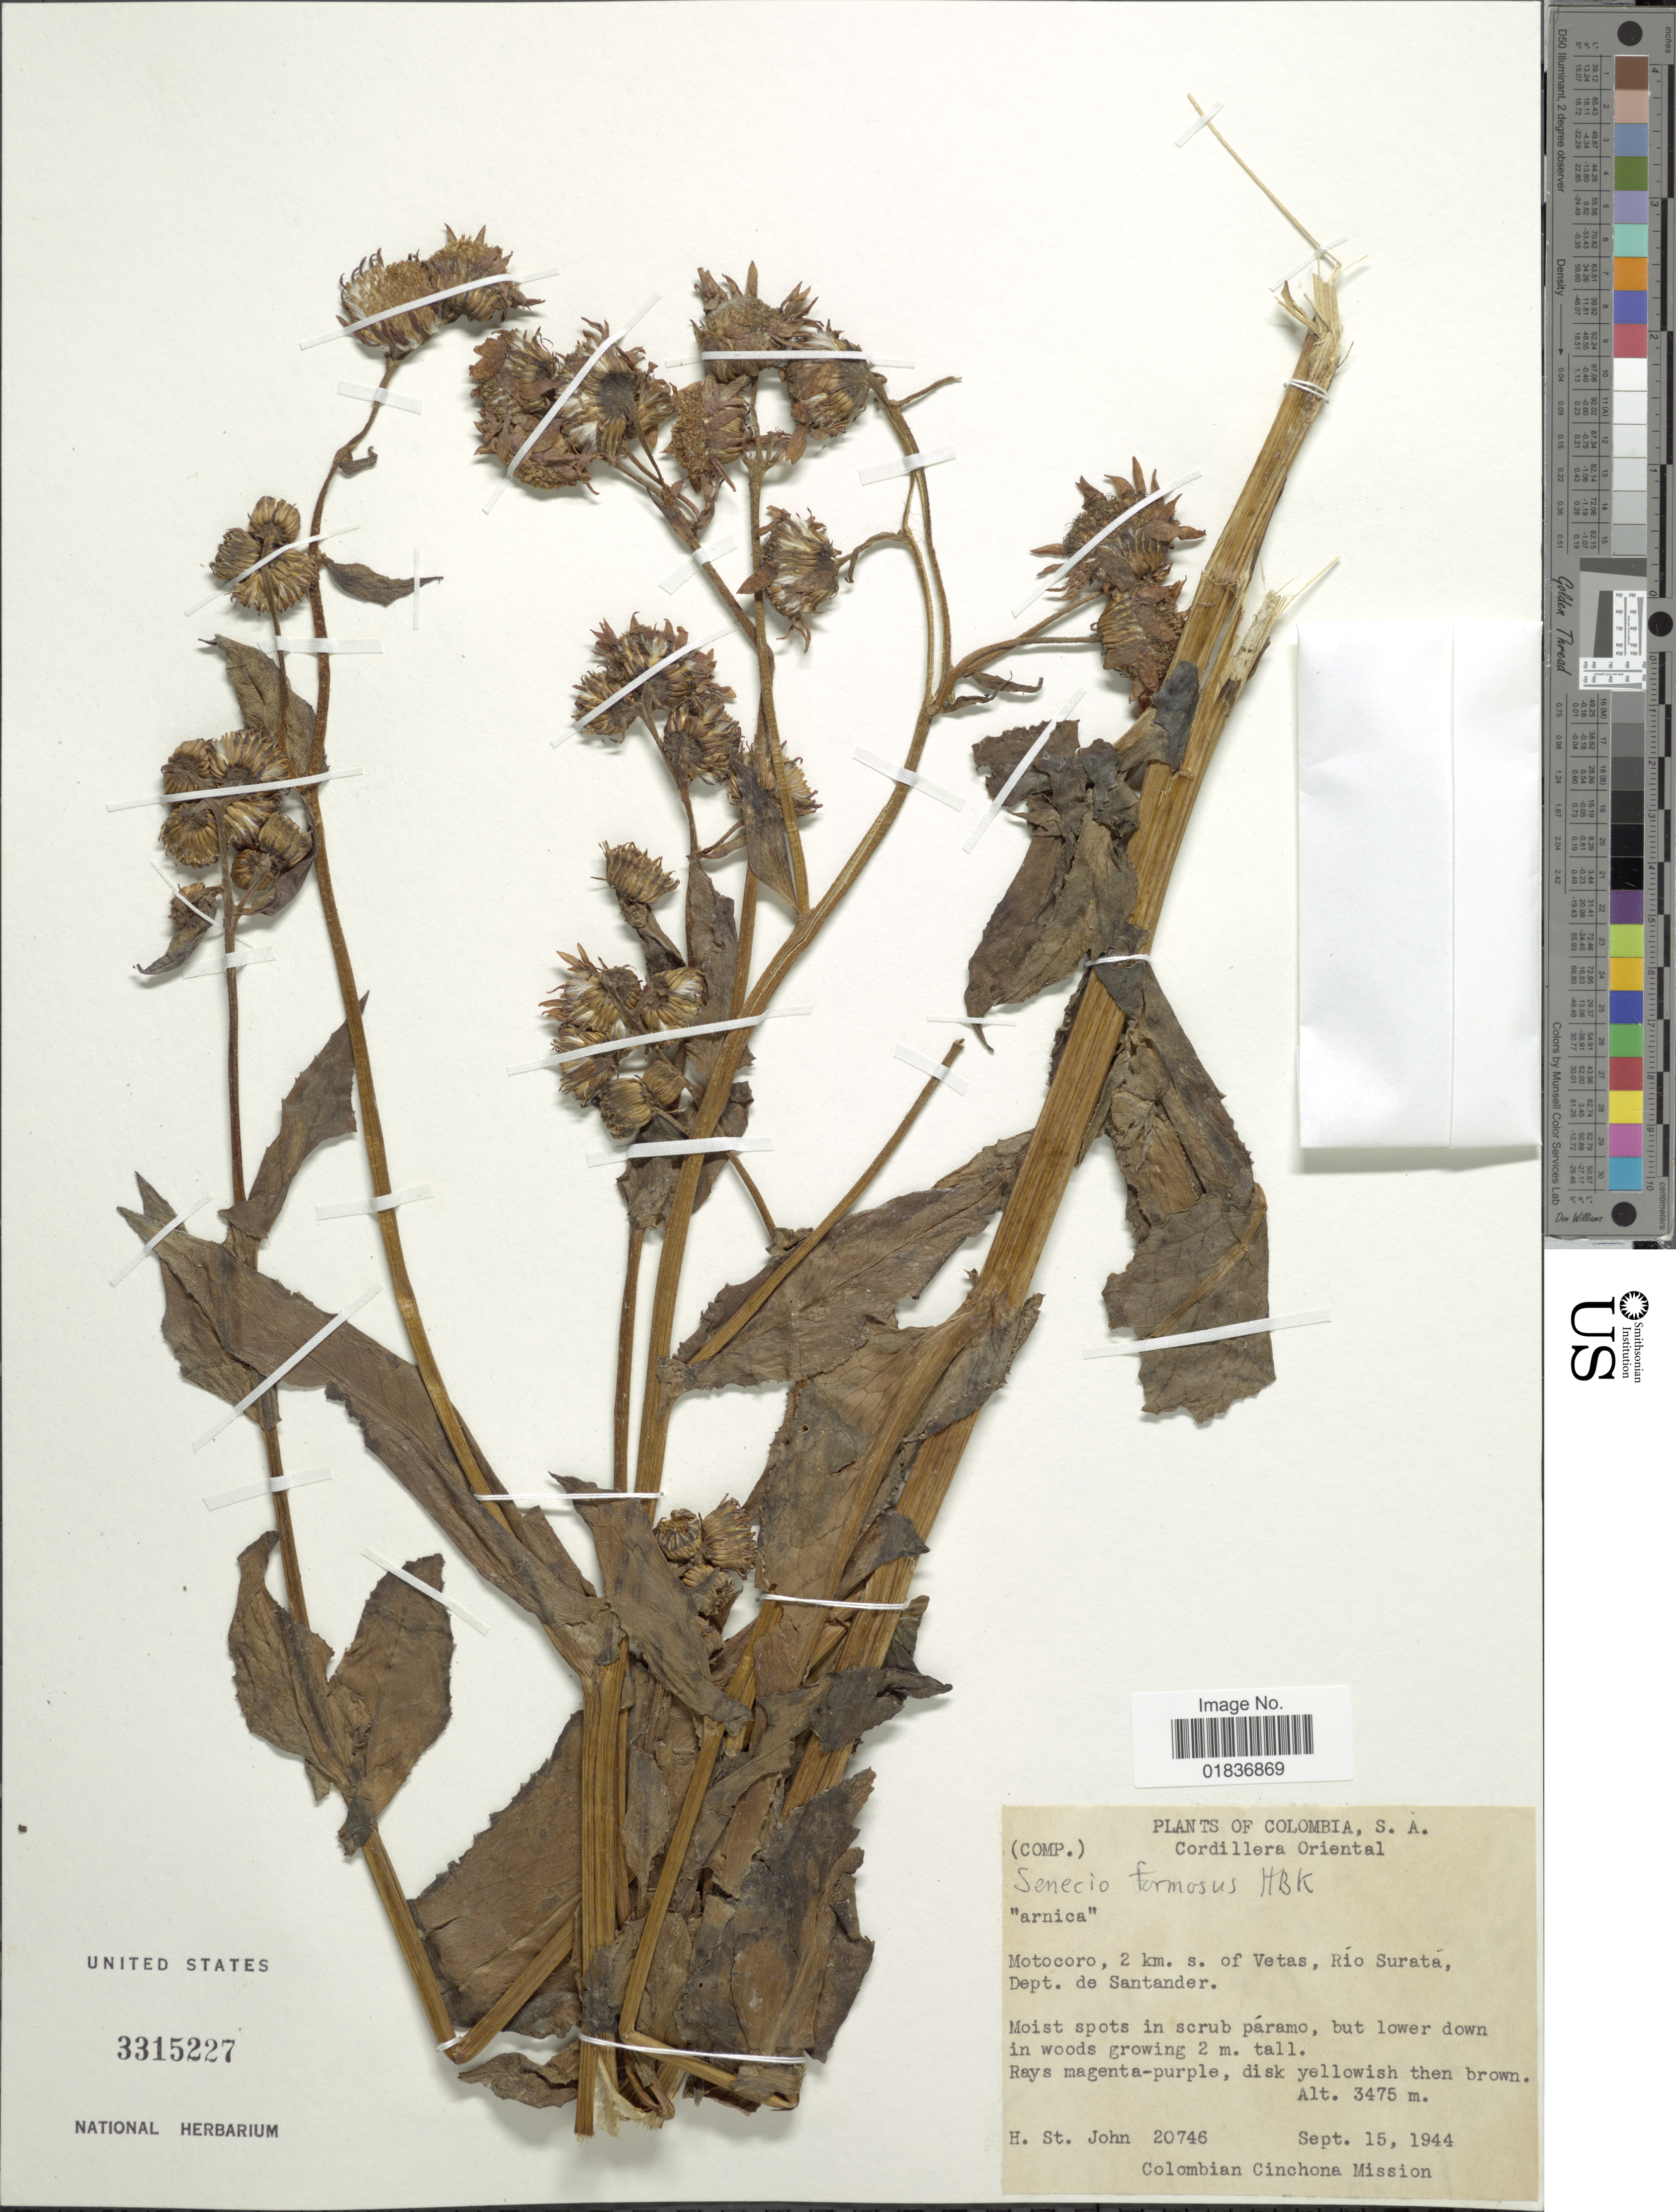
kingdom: Plantae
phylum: Tracheophyta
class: Magnoliopsida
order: Asterales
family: Asteraceae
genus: Senecio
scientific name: Senecio wedglacialis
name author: Cuatrec.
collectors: H. St. John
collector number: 20746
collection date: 1944-09-15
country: Colombia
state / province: Santander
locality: Motocoro, 2 km. s. of Vetas, Rio Surata, Dept. de Santander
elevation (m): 3475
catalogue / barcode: US 3315227